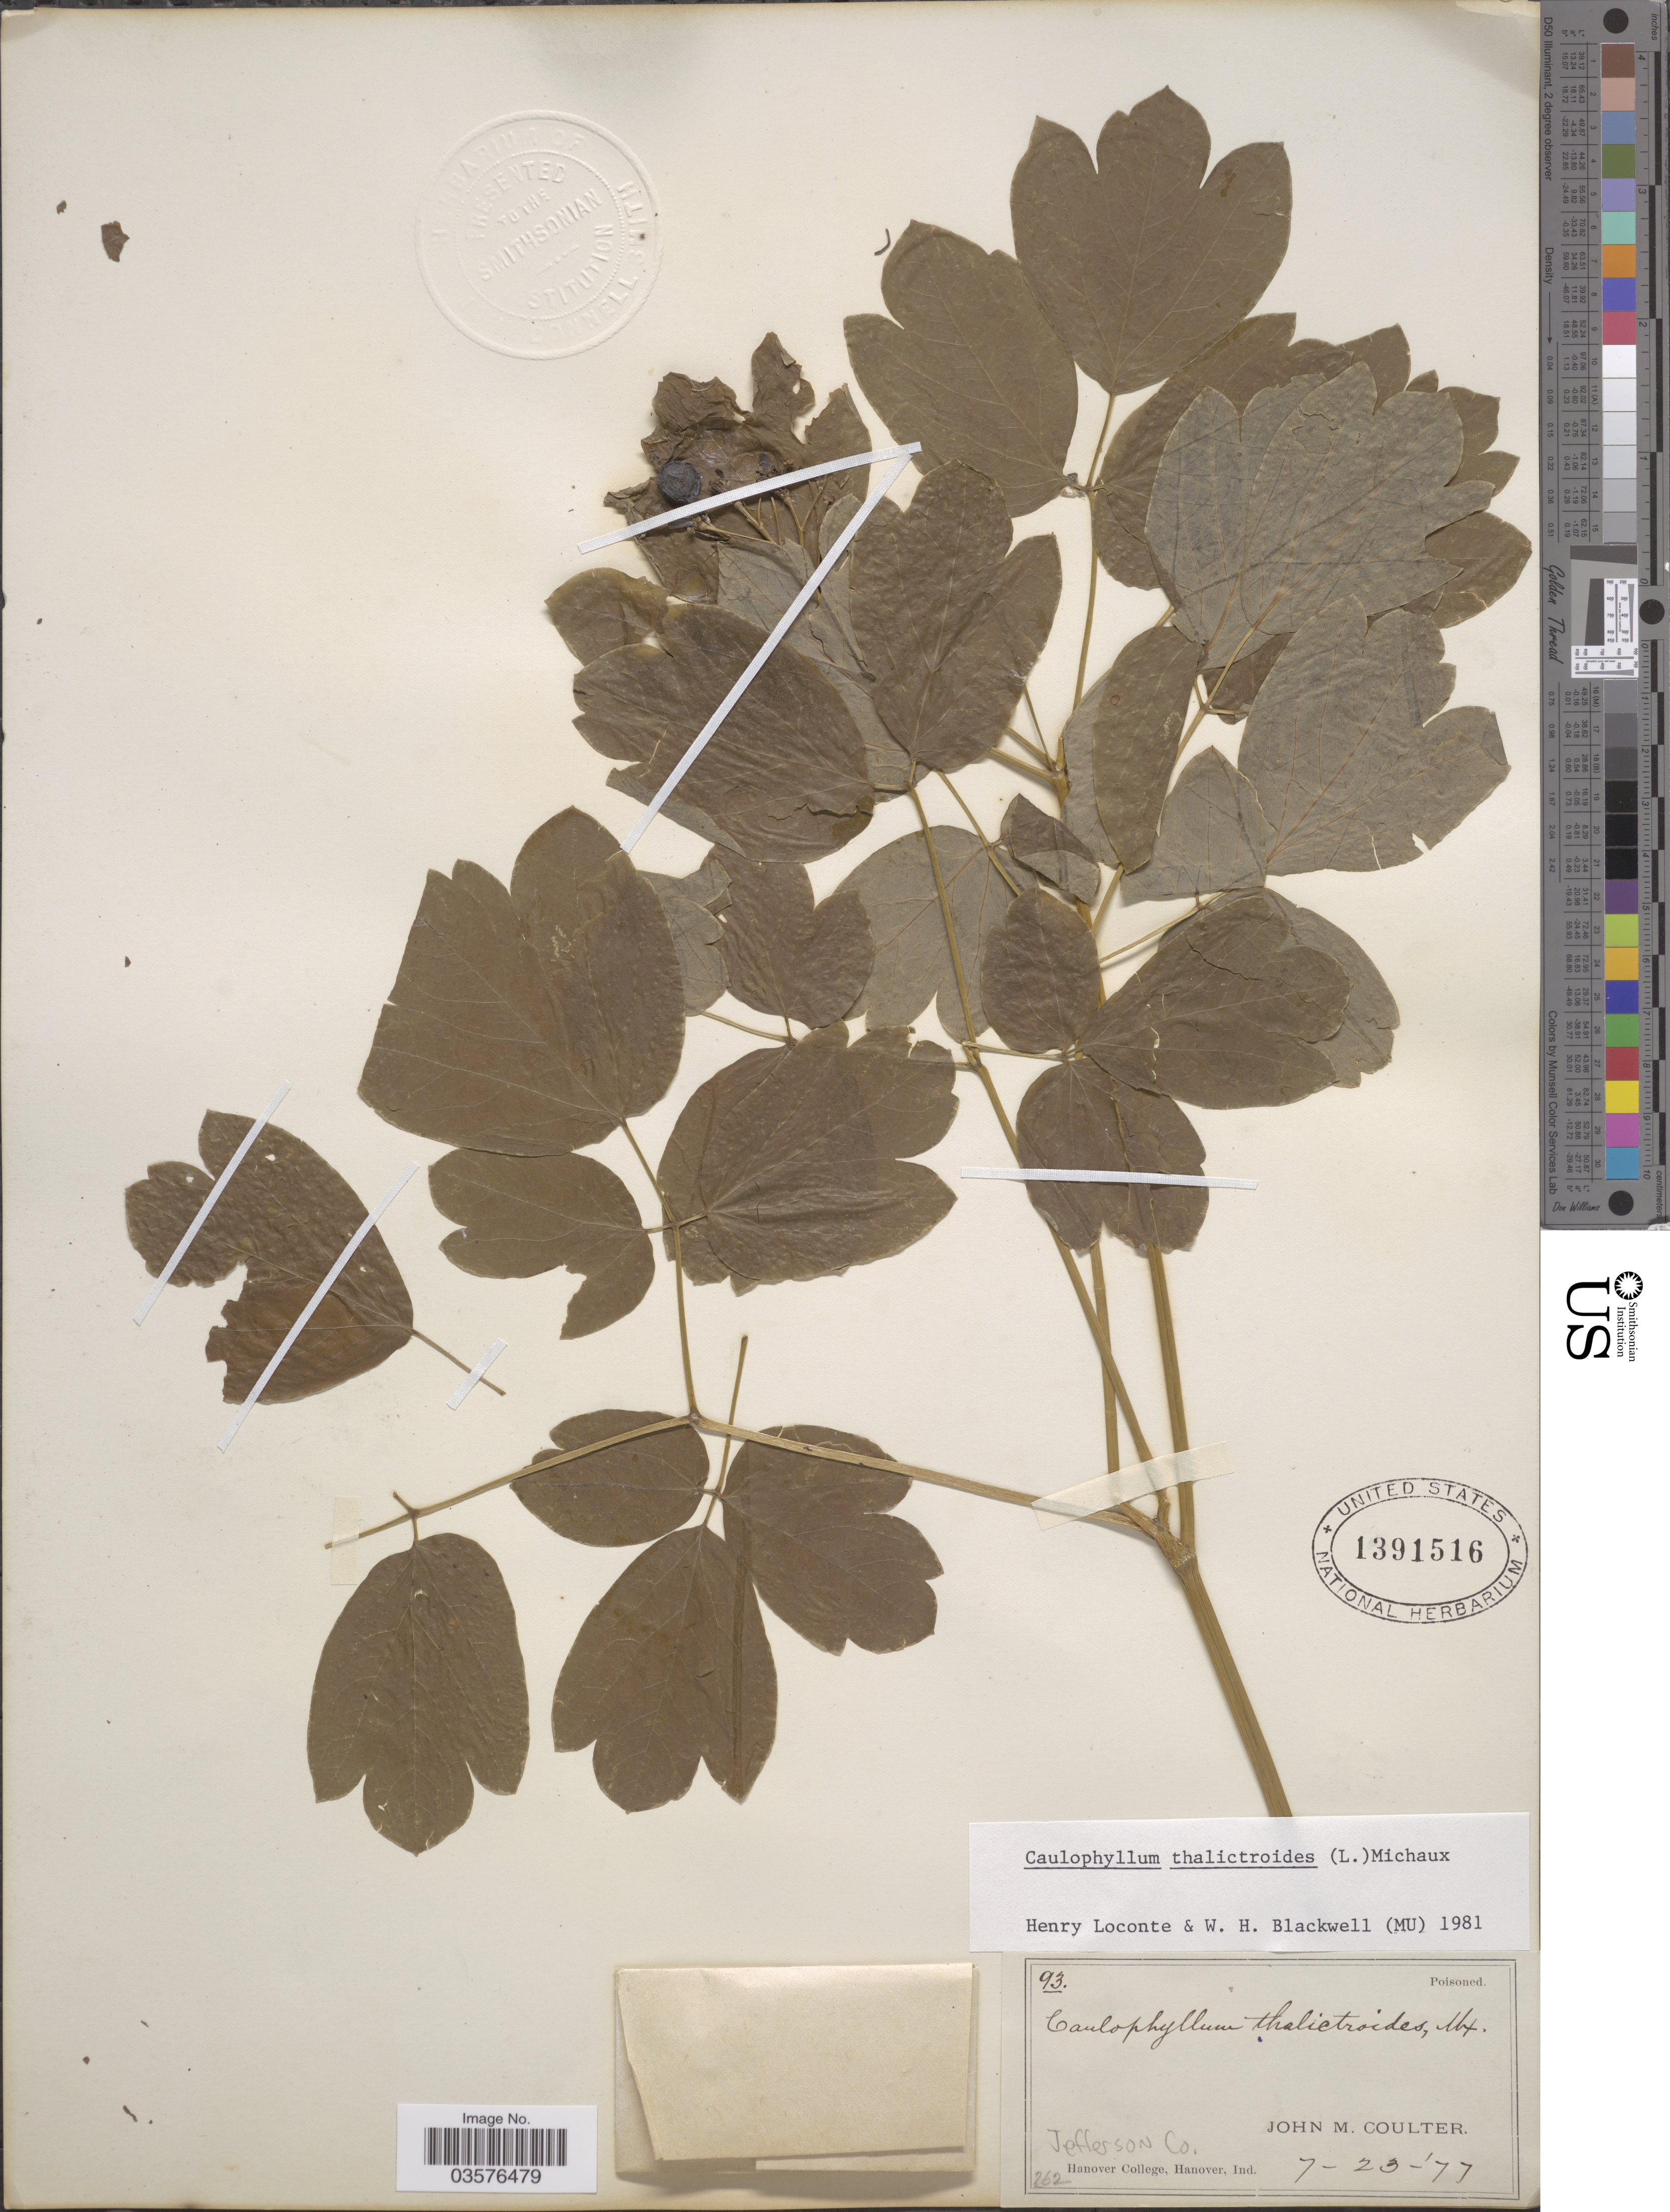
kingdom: Plantae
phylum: Tracheophyta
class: Magnoliopsida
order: Ranunculales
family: Berberidaceae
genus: Caulophyllum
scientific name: Caulophyllum thalictroides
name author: (L.) Michx.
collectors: J. M. Coulter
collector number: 93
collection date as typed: Transcribed d/m/y: 23/7/77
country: United States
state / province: Indiana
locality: Jefferson Co.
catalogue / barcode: US 1391516